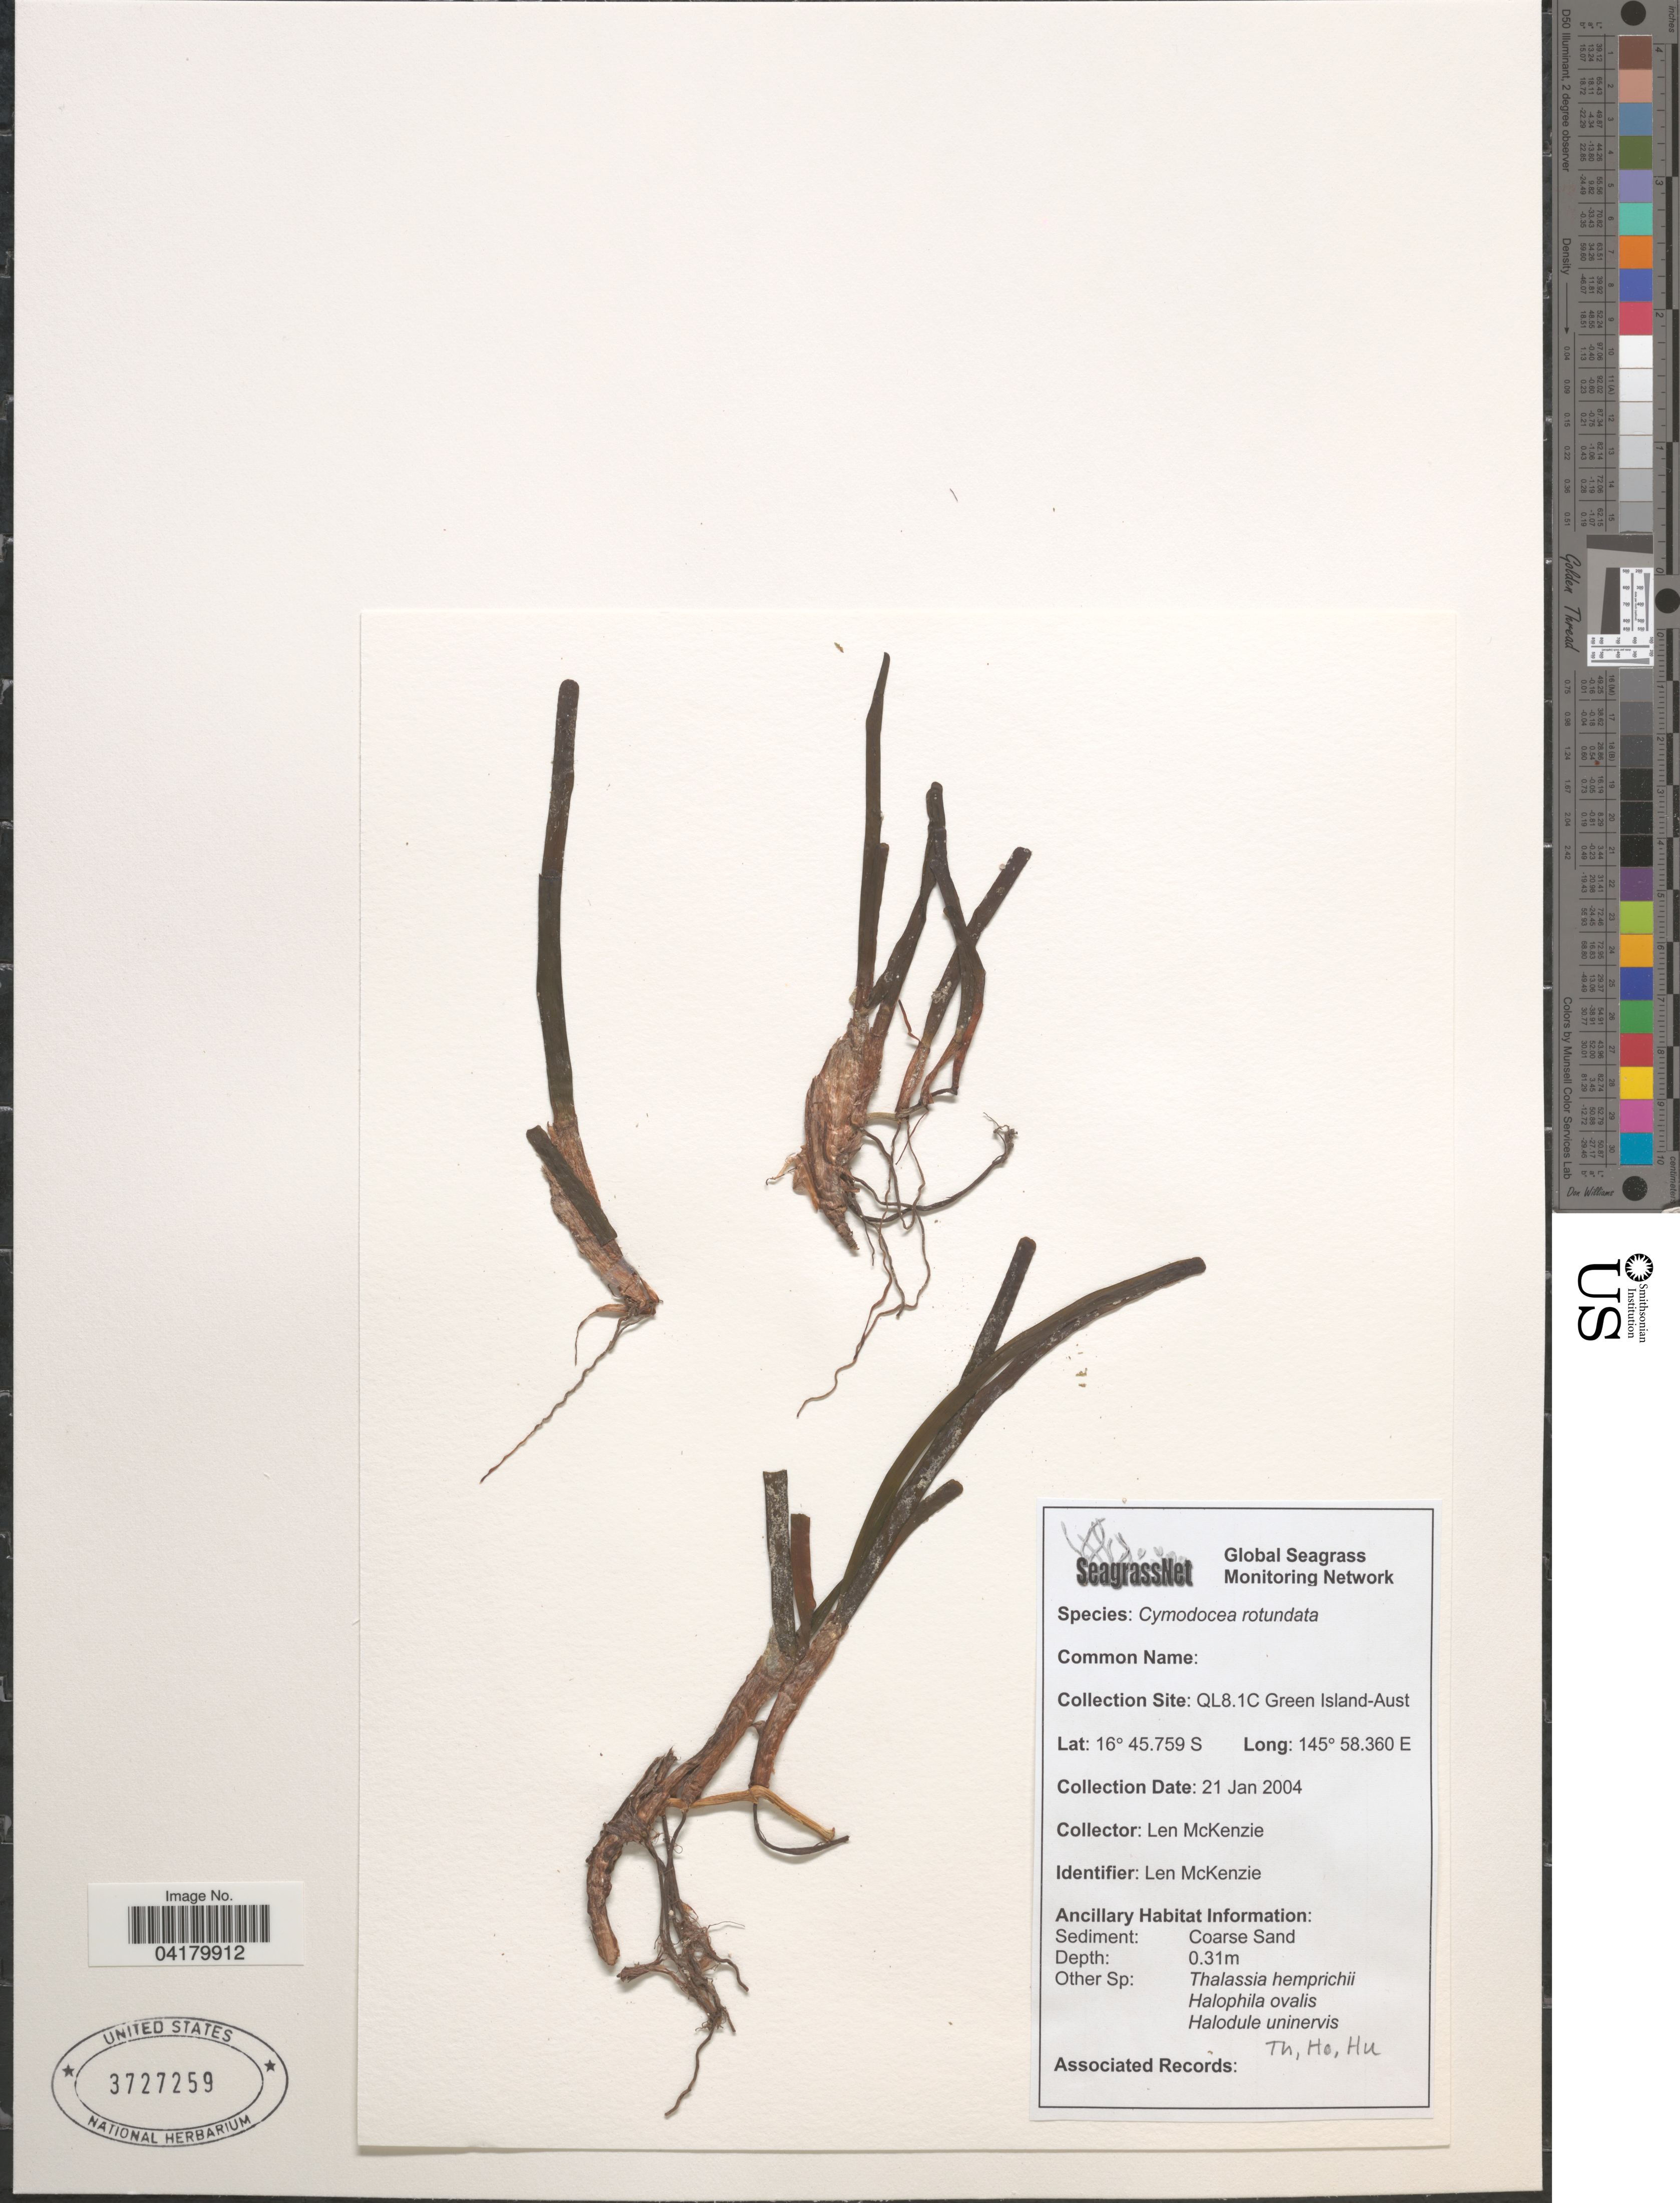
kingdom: Plantae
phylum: Tracheophyta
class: Liliopsida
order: Alismatales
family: Cymodoceaceae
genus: Cymodocea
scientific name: Cymodocea rotundata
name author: Asch. & Schweinf.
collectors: L. McKenzie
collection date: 2004-01-21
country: Australia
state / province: Queensland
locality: Collection Site: QL8.1C Green Island.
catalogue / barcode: US 3727259